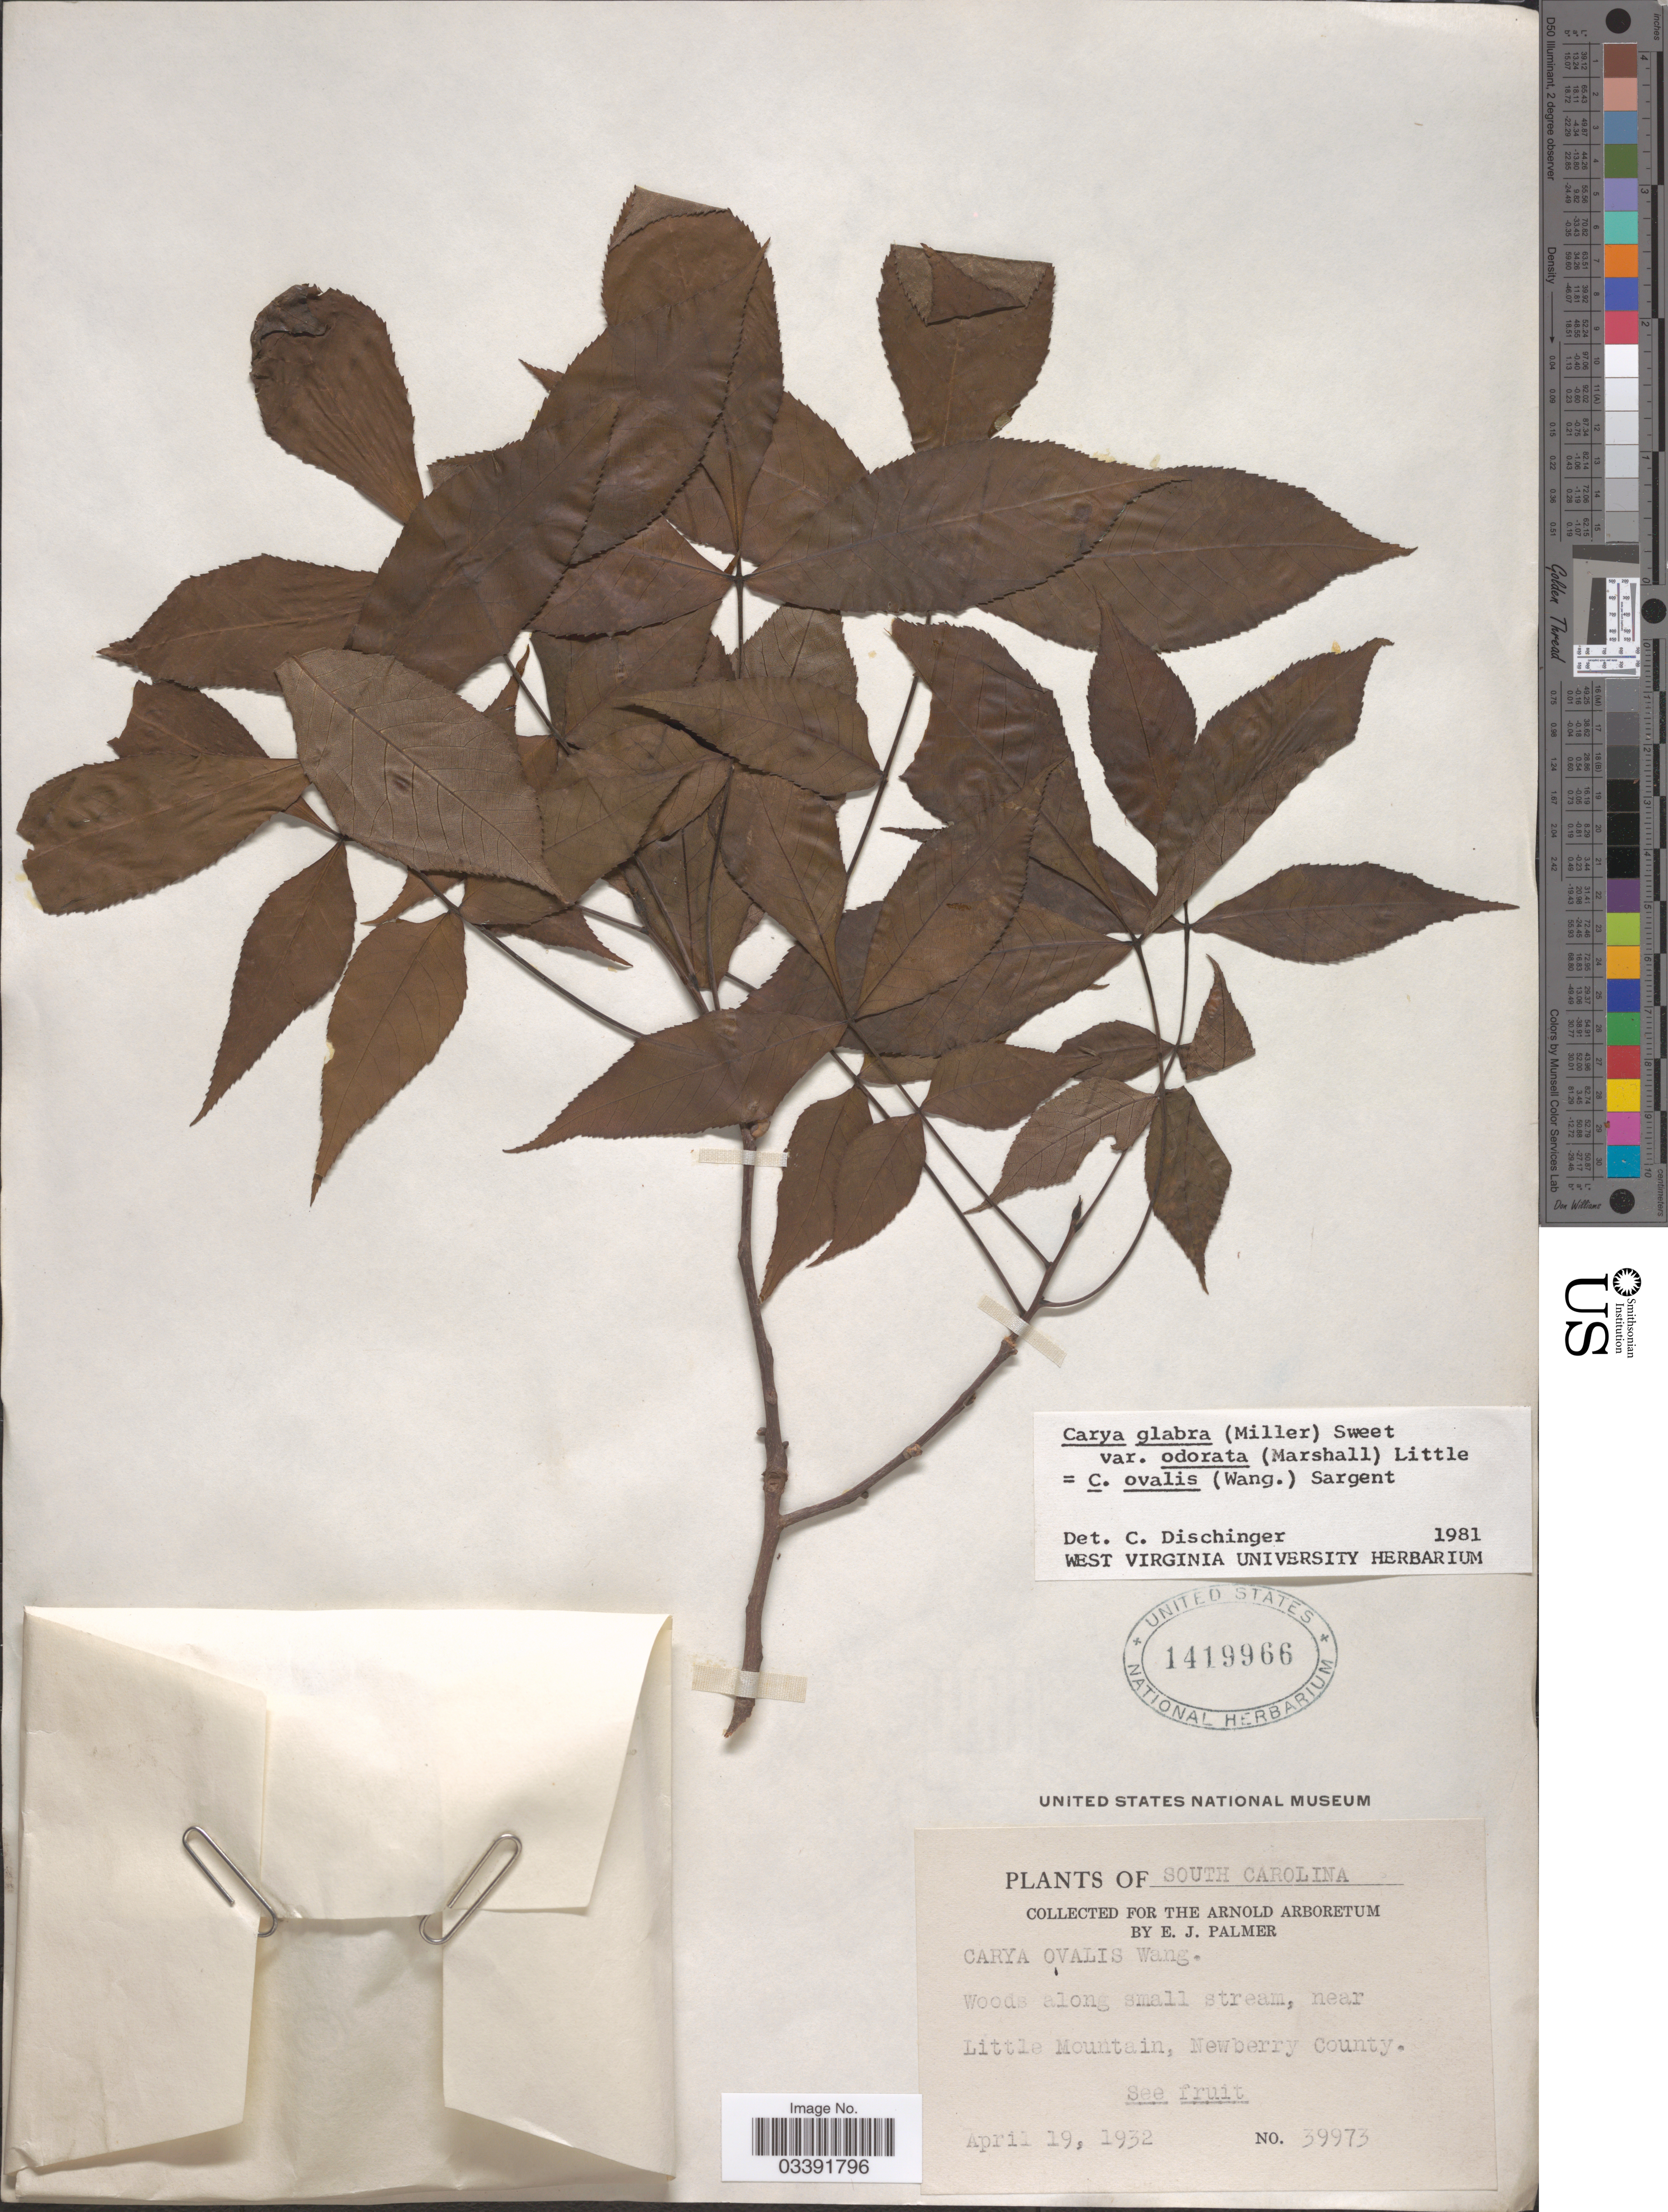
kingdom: Plantae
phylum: Tracheophyta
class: Magnoliopsida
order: Fagales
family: Juglandaceae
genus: Carya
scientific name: Carya glabra var. odorata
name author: (Marshall) Little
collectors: E. J. Palmer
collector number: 39973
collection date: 1932-04-19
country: United States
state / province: South Carolina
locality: Woods along small stream, near Little Mountain, Newberry County.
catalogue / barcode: US 1419966